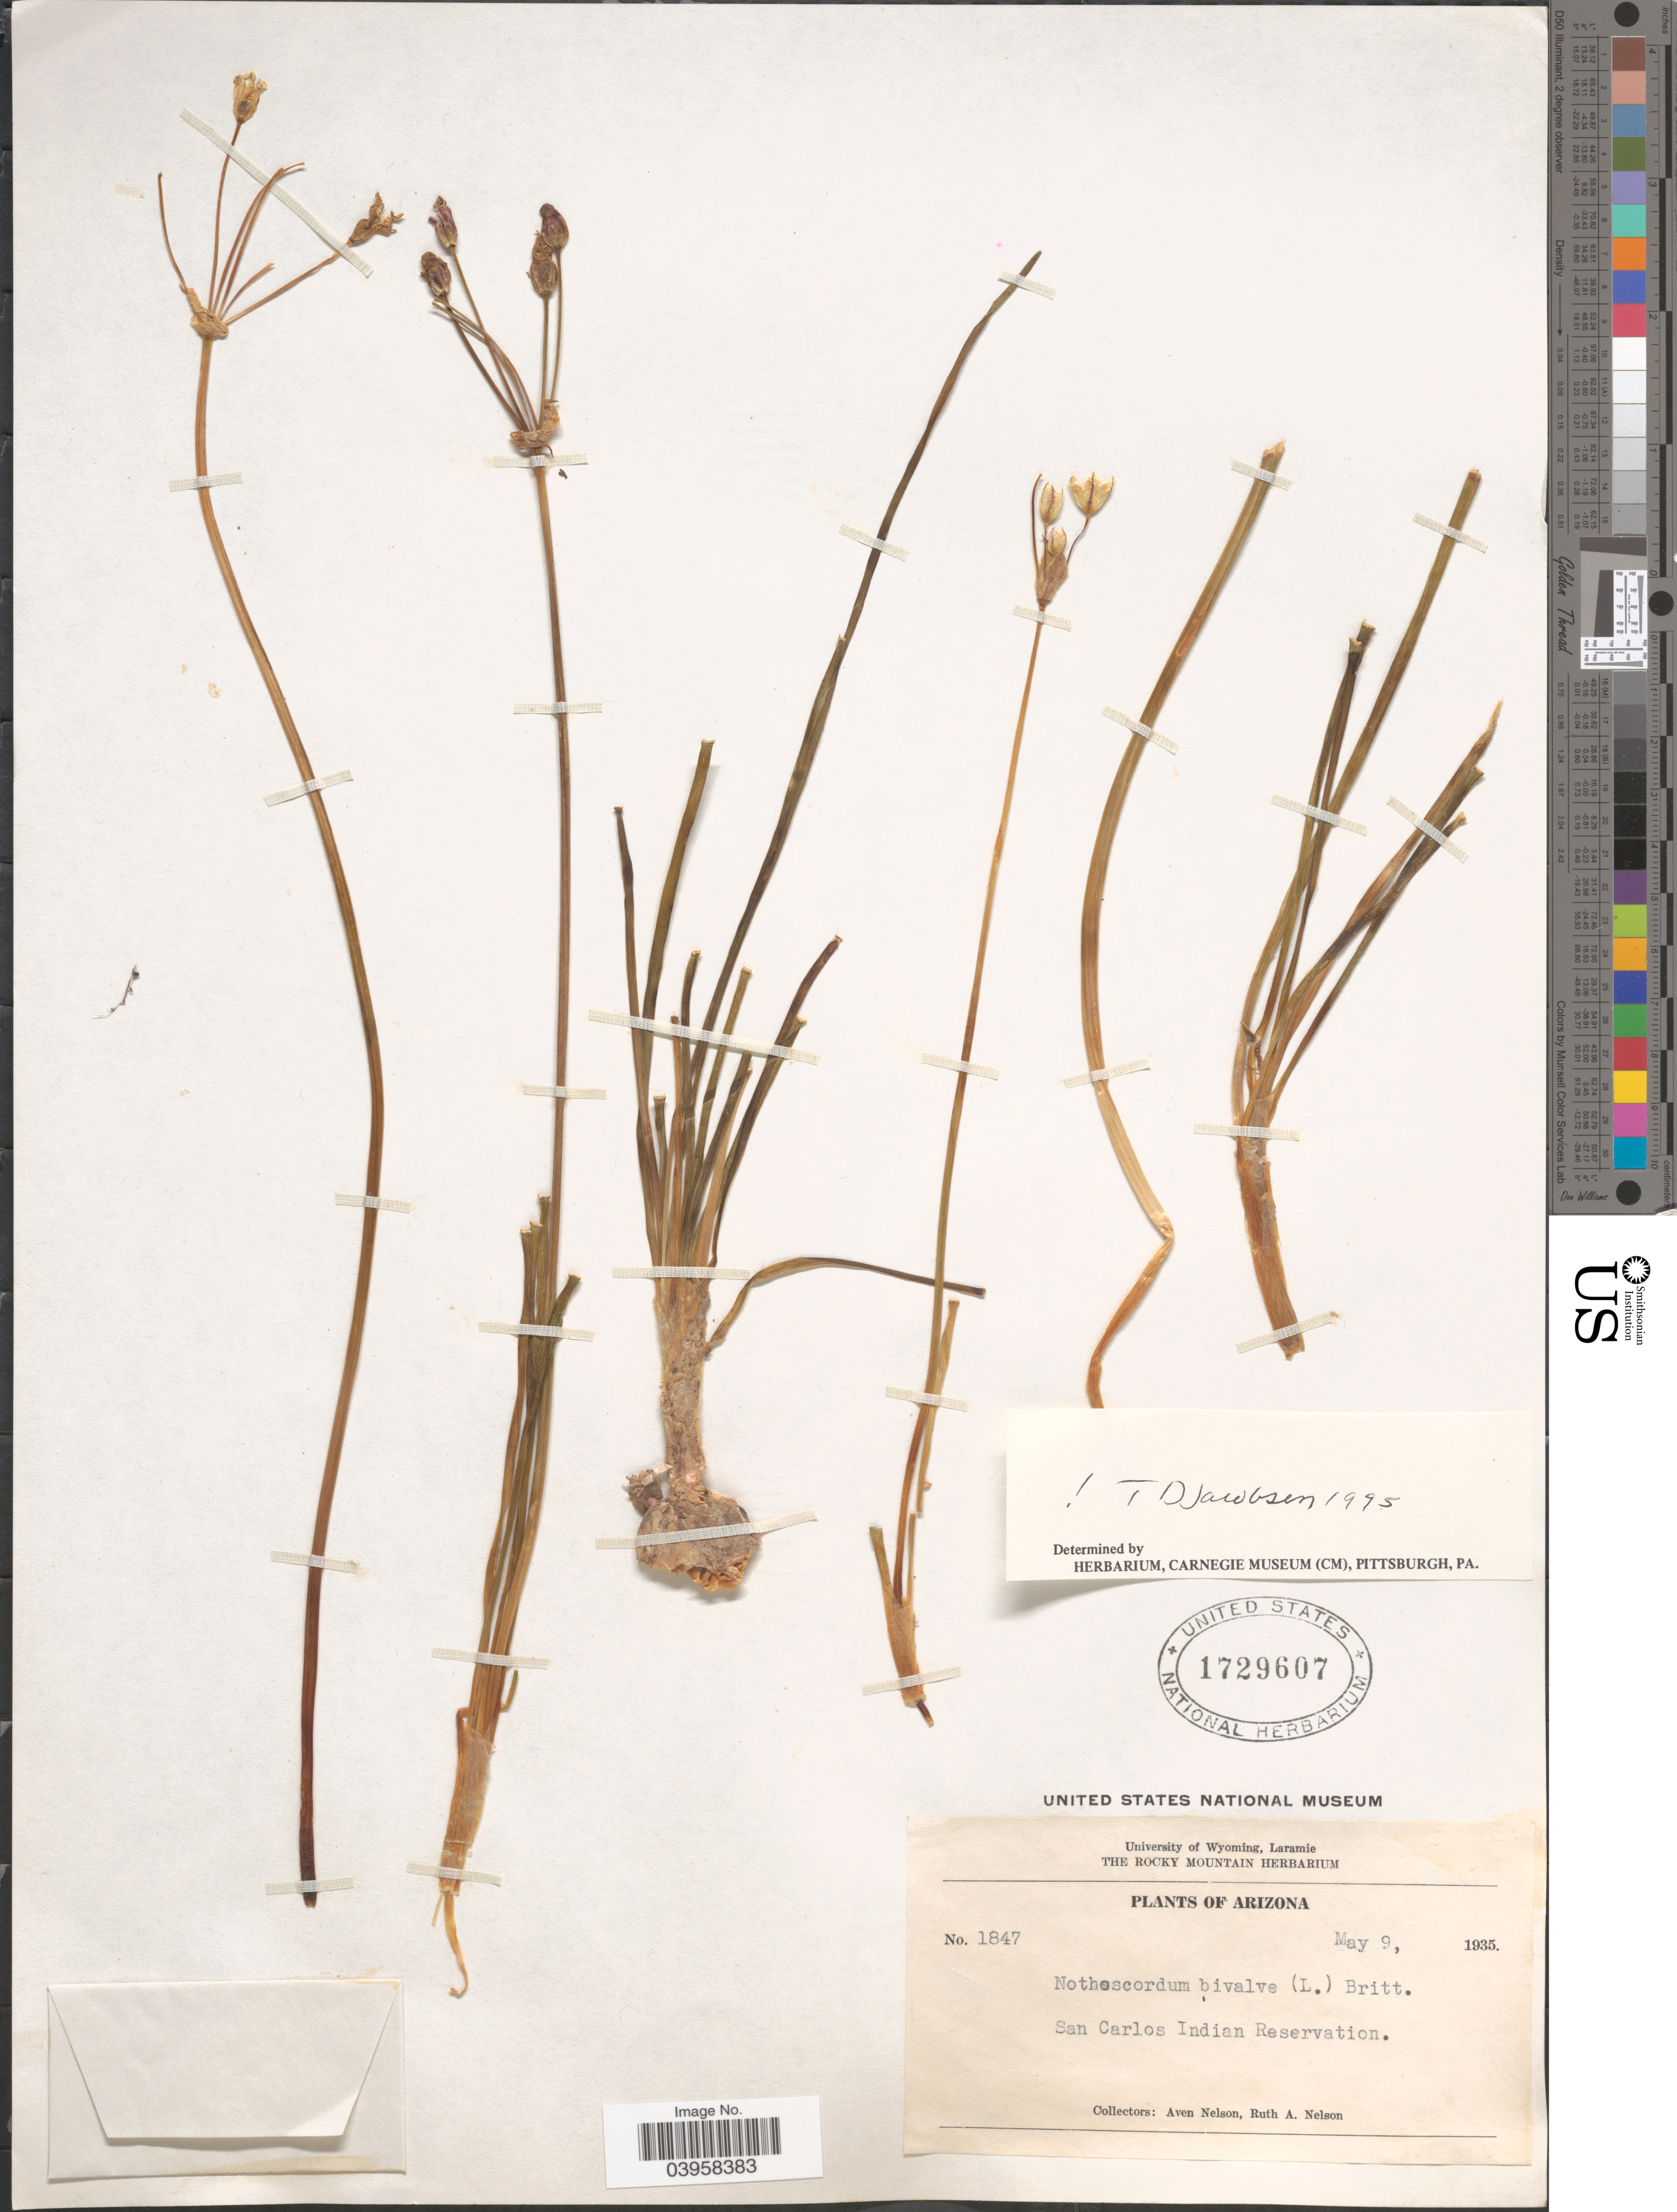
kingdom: Plantae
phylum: Tracheophyta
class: Liliopsida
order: Asparagales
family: Amaryllidaceae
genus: Nothoscordum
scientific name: Nothoscordum bivalve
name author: (L.) Britton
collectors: A. Nelson & R. A. Nelson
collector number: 1847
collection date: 1935-05-09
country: United States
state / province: Arizona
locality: San Carlos Indian Reservation.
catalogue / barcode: US 1729607